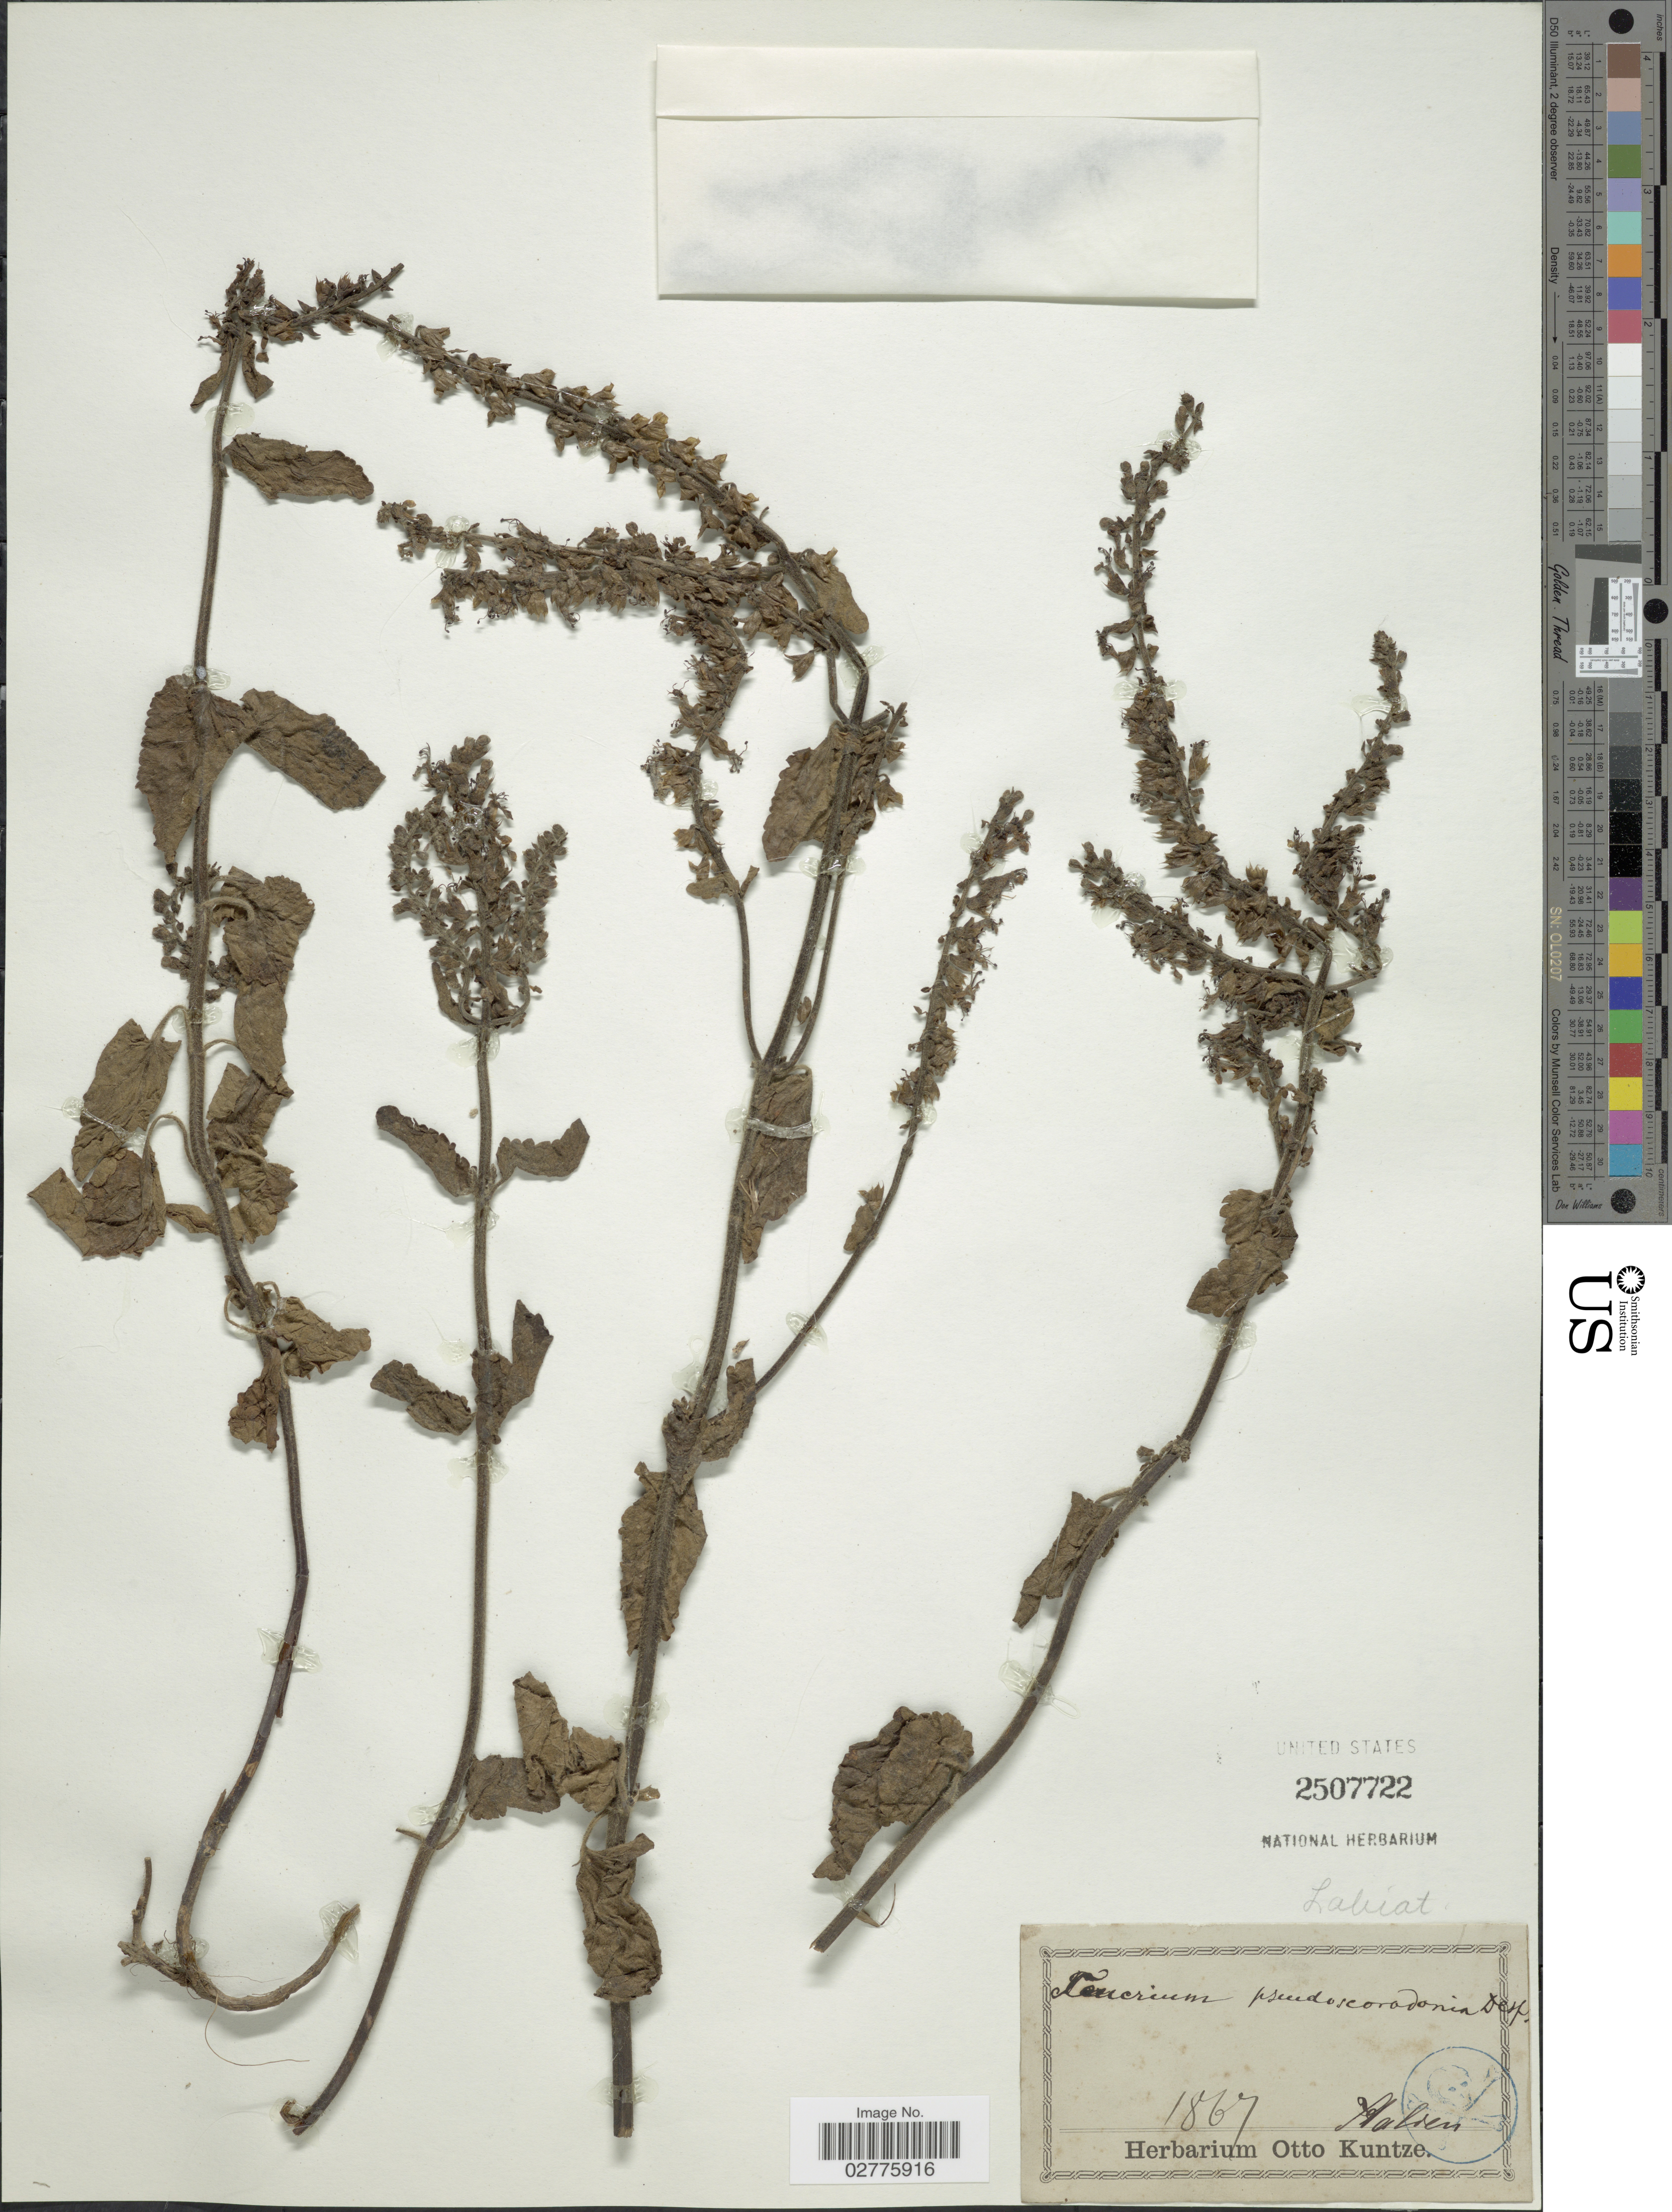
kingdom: Plantae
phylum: Tracheophyta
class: Magnoliopsida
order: Lamiales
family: Lamiaceae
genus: Teucrium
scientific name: Teucrium pseudoscorodonia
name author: Desf.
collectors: ex herb. Otto Kuntze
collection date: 1867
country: Italy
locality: Italien [Aaben? interpreted]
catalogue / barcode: US 2507722